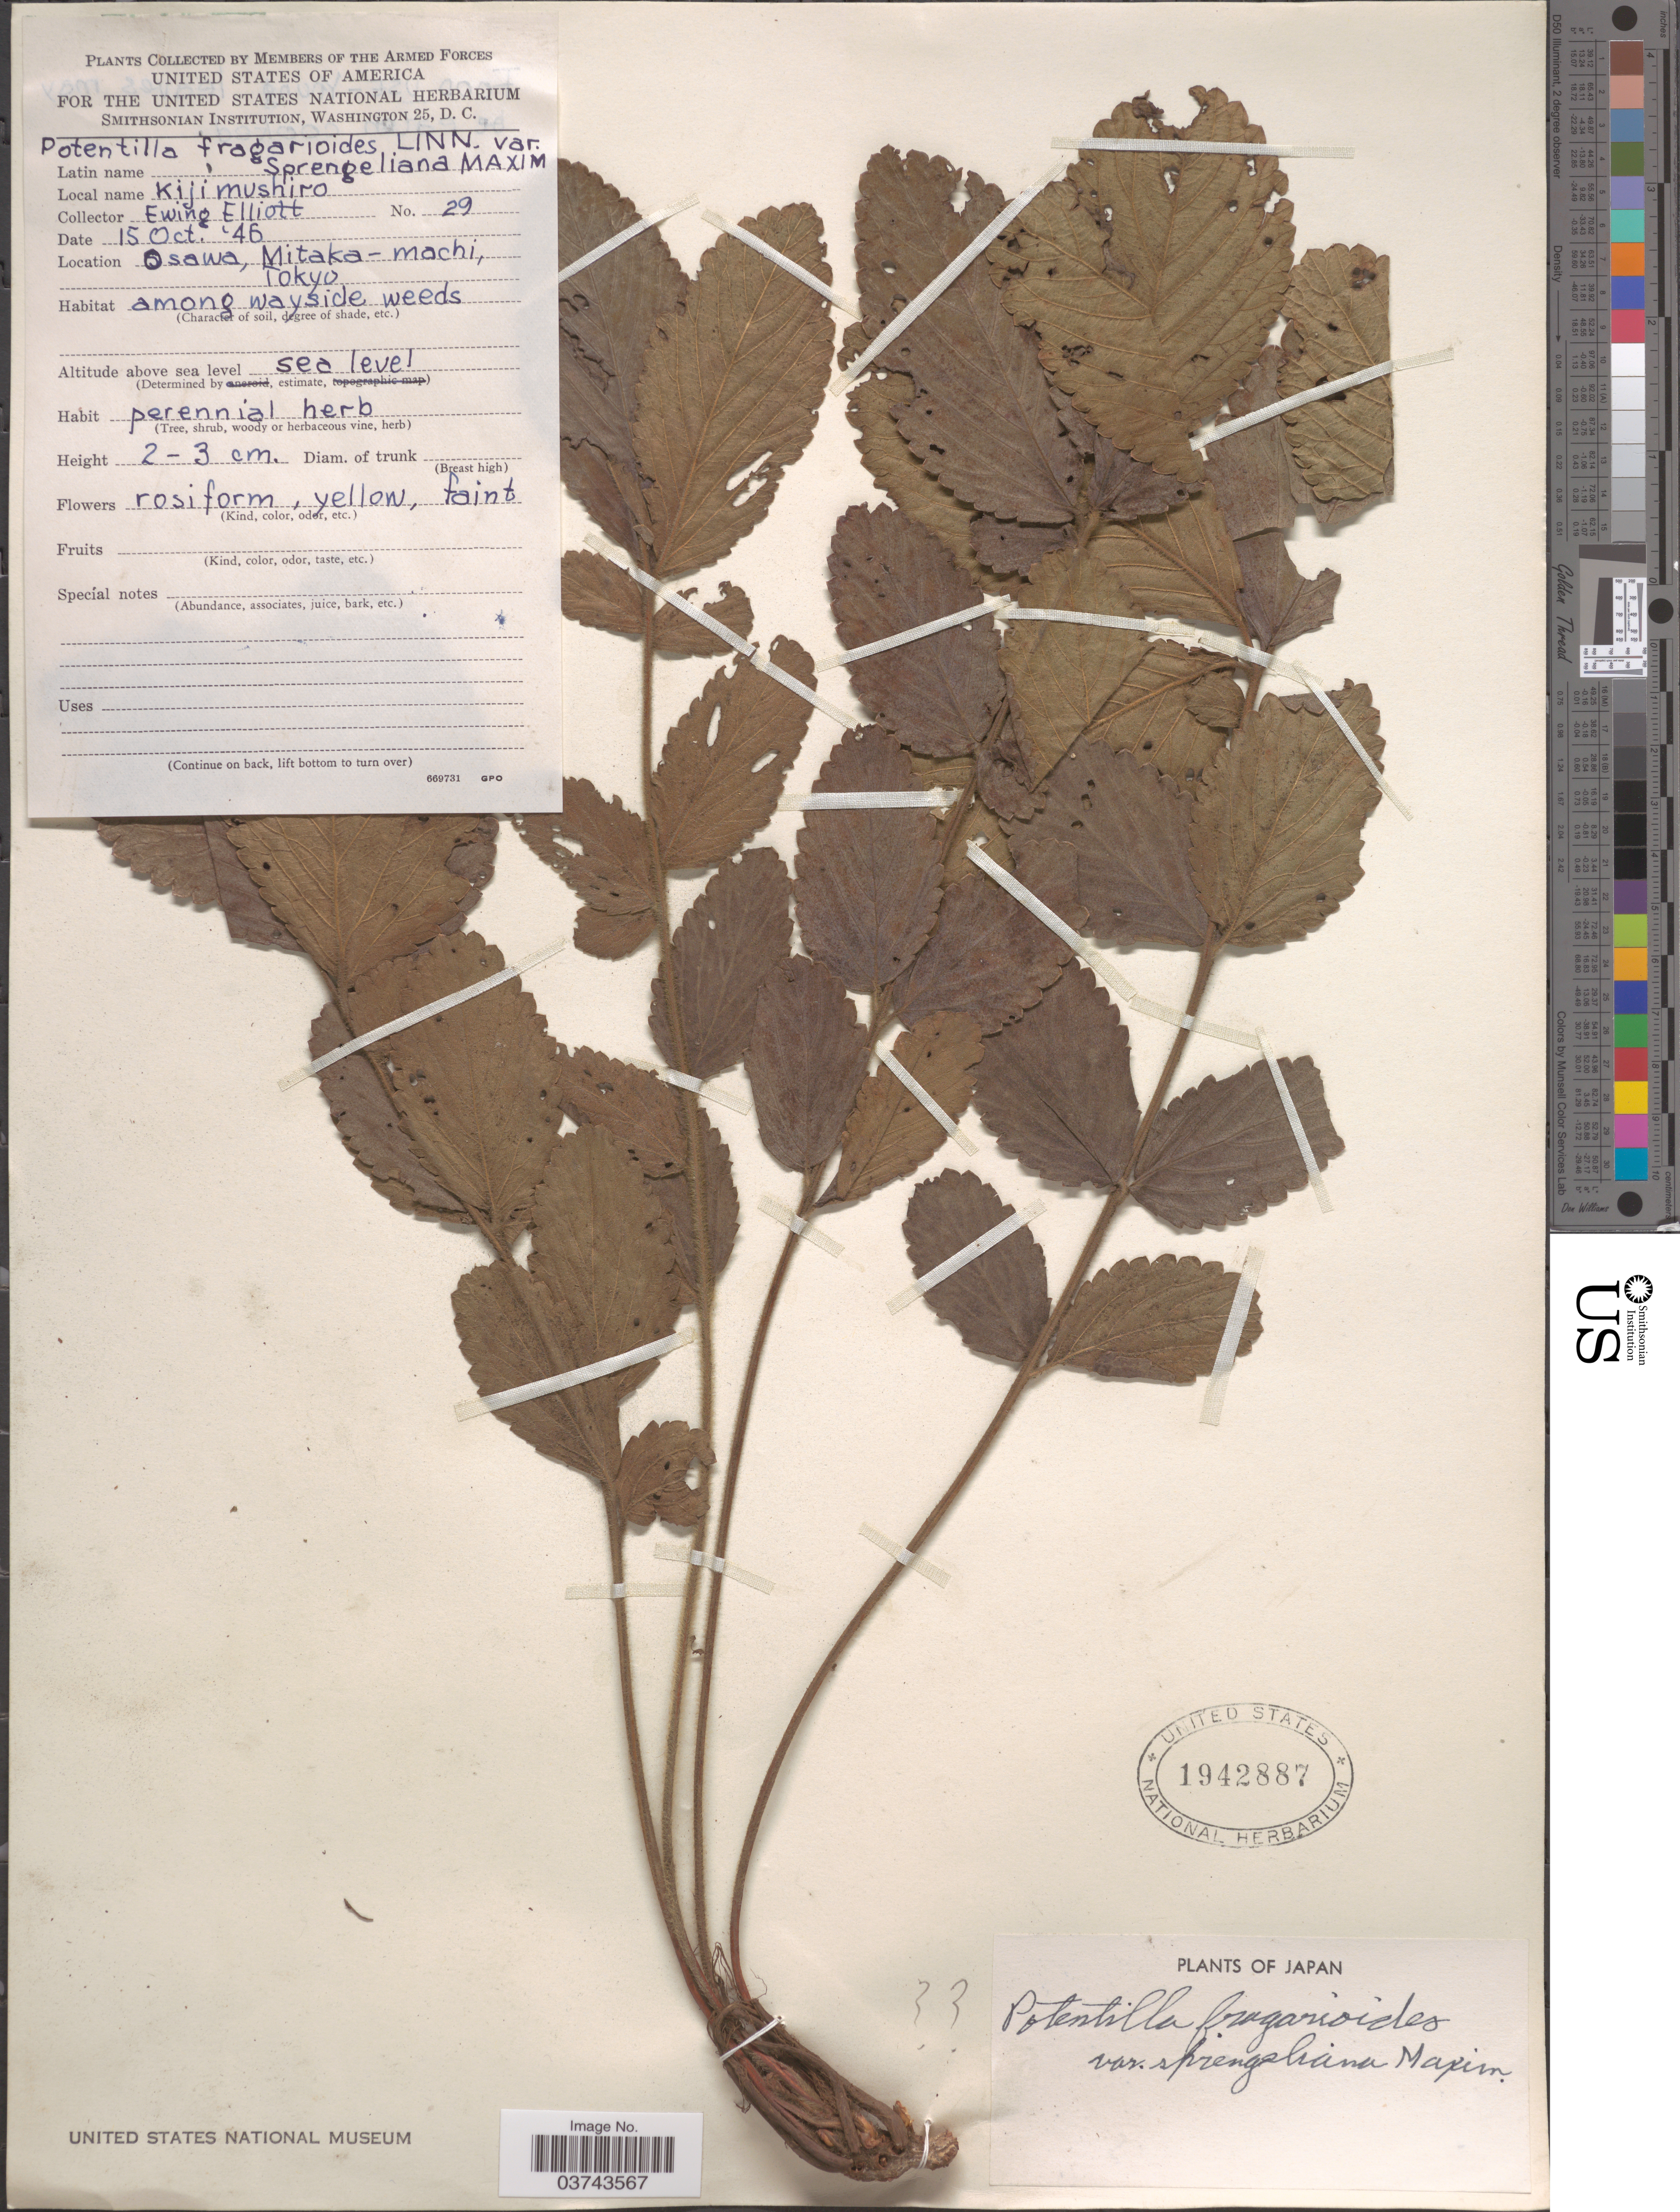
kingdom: Plantae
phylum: Tracheophyta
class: Magnoliopsida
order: Rosales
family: Rosaceae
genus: Potentilla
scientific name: Potentilla fragarioides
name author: L.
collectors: E. Elliott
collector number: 29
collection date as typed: Transcribed d/m/y: 15/10/46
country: Japan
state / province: Tokyo, Federal City of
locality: Osawa, Mitaka-machi, Tokyo.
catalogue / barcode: US 1942887